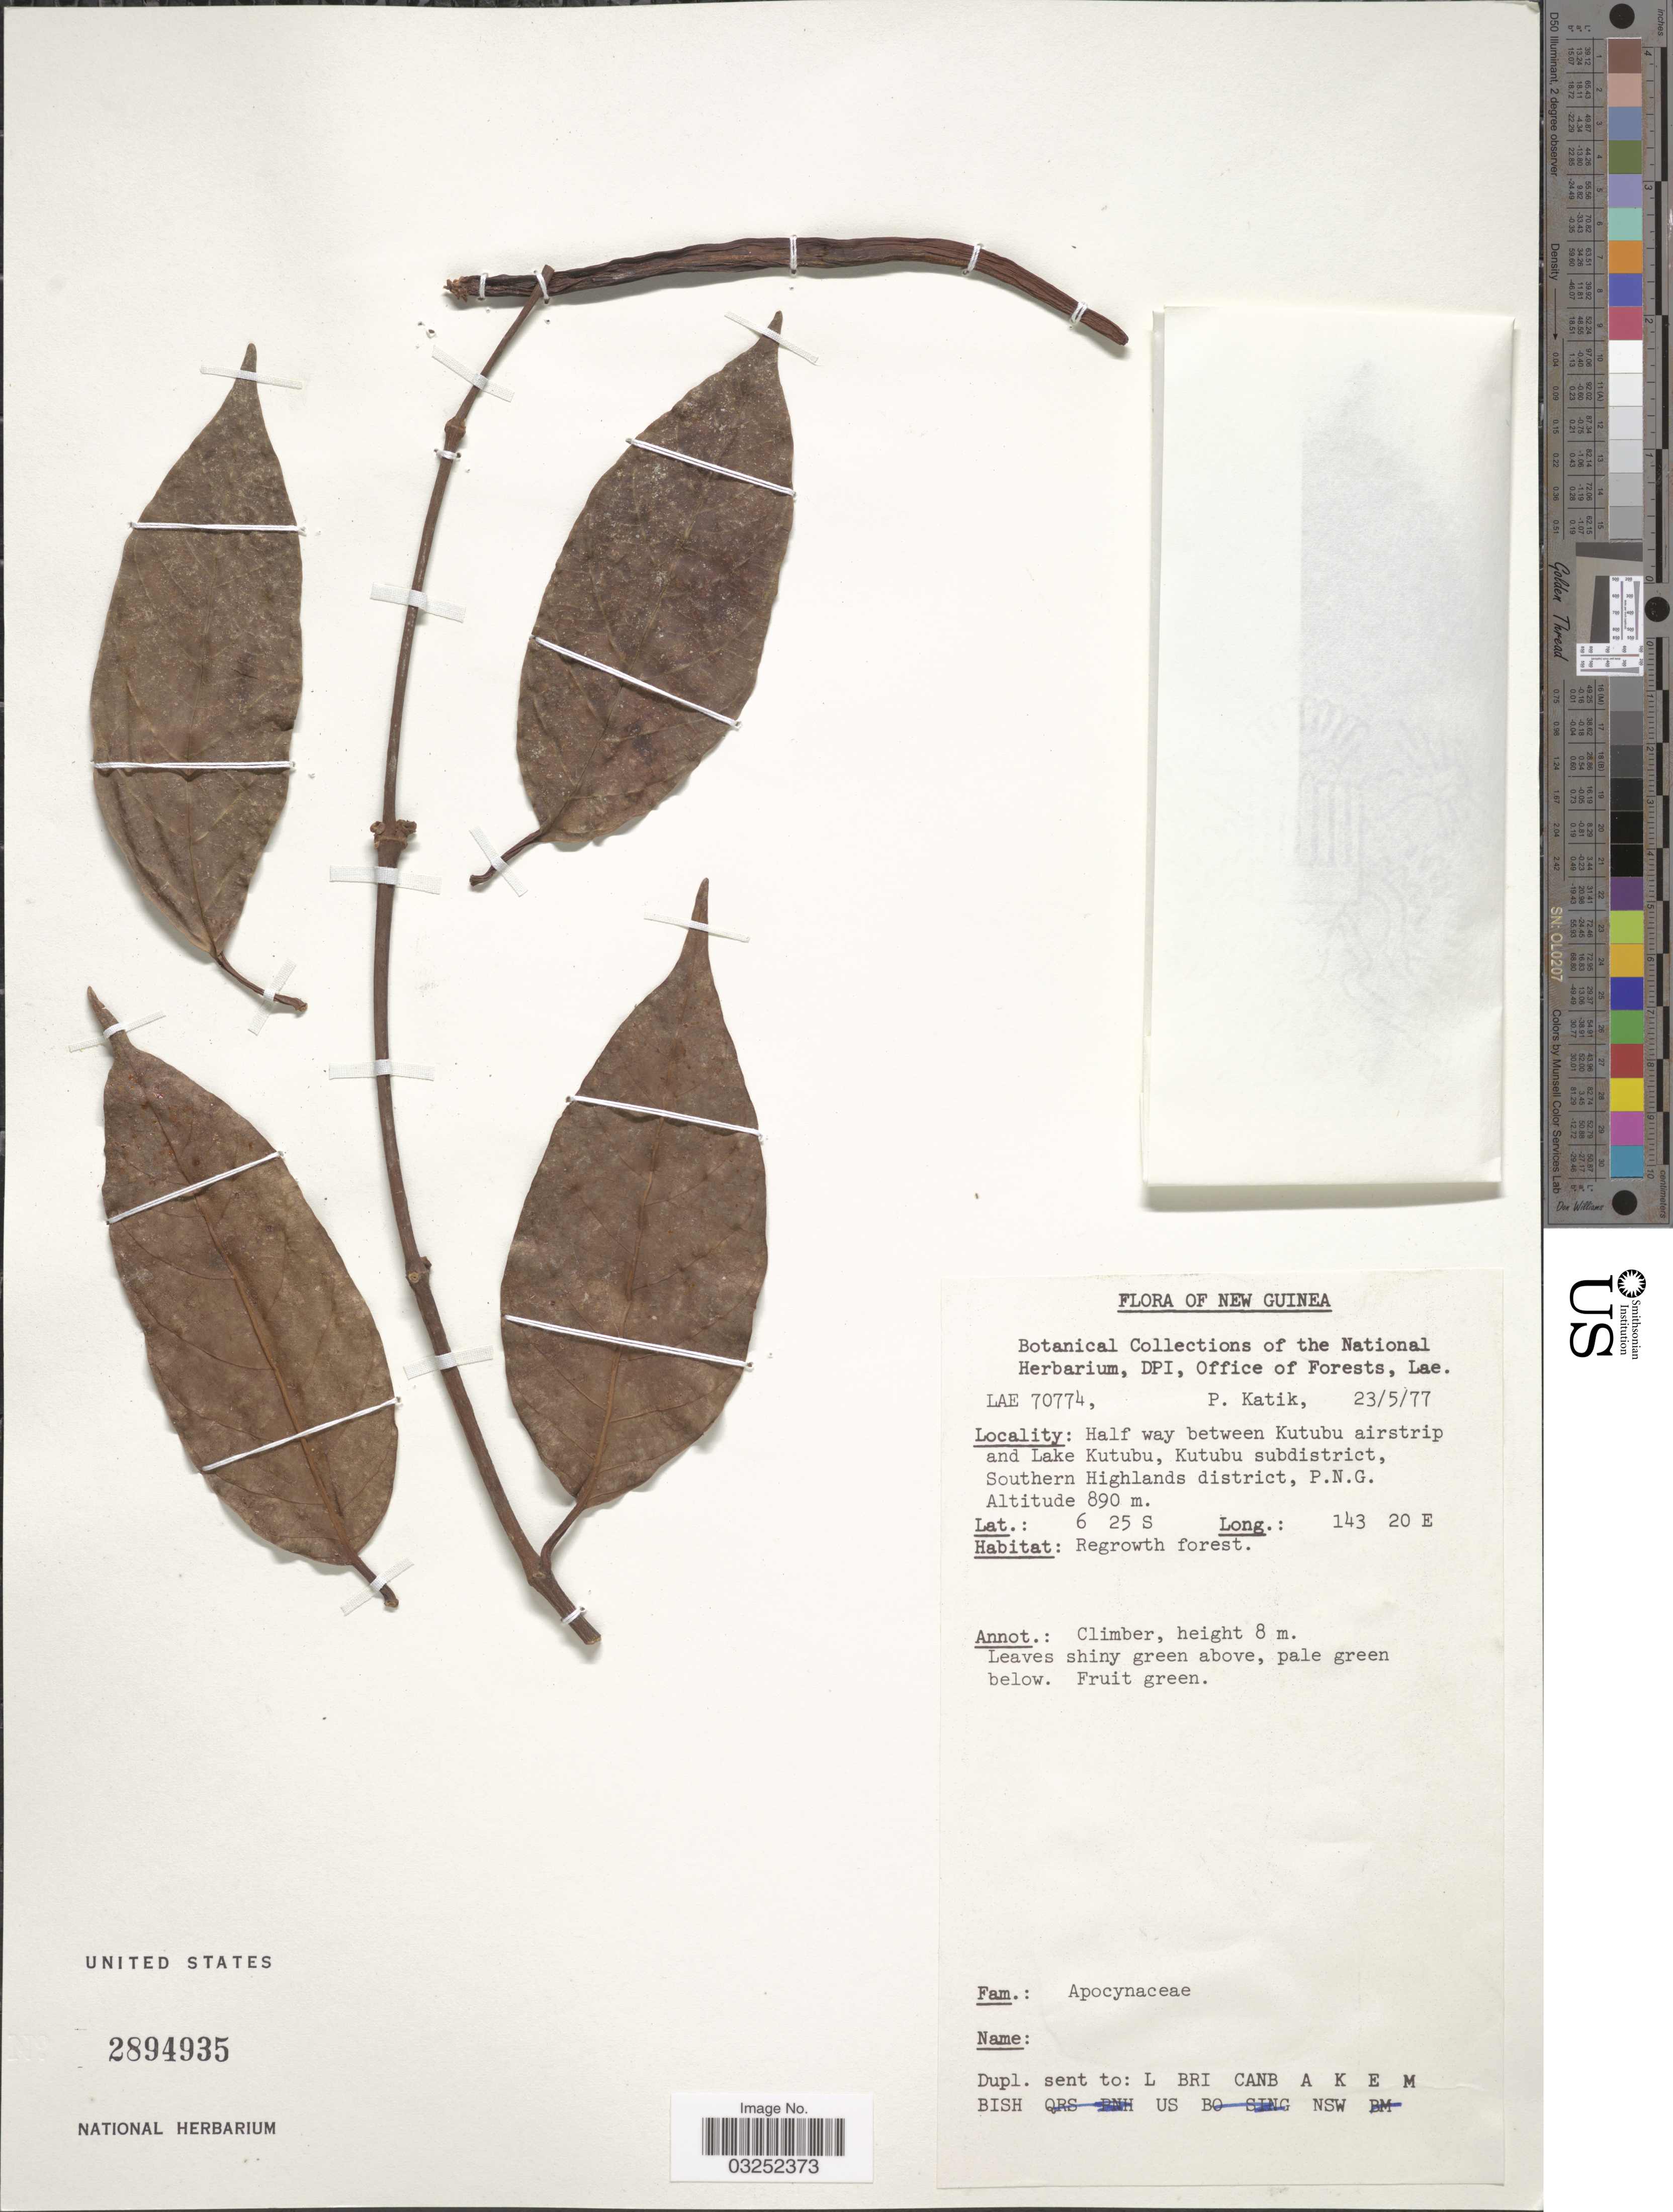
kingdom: Plantae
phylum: Tracheophyta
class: Magnoliopsida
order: Gentianales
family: Apocynaceae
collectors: P. Katik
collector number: LAE70774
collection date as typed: Transcribed d/m/y: 23/5/77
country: Papua New Guinea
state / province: Southern Highlands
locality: New Guinea, Half way between Kutubu airstrip and Lake Kutubu, Kutubu subdistrict, Southern Highlands district, P.N.G.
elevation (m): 890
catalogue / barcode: US 2894935